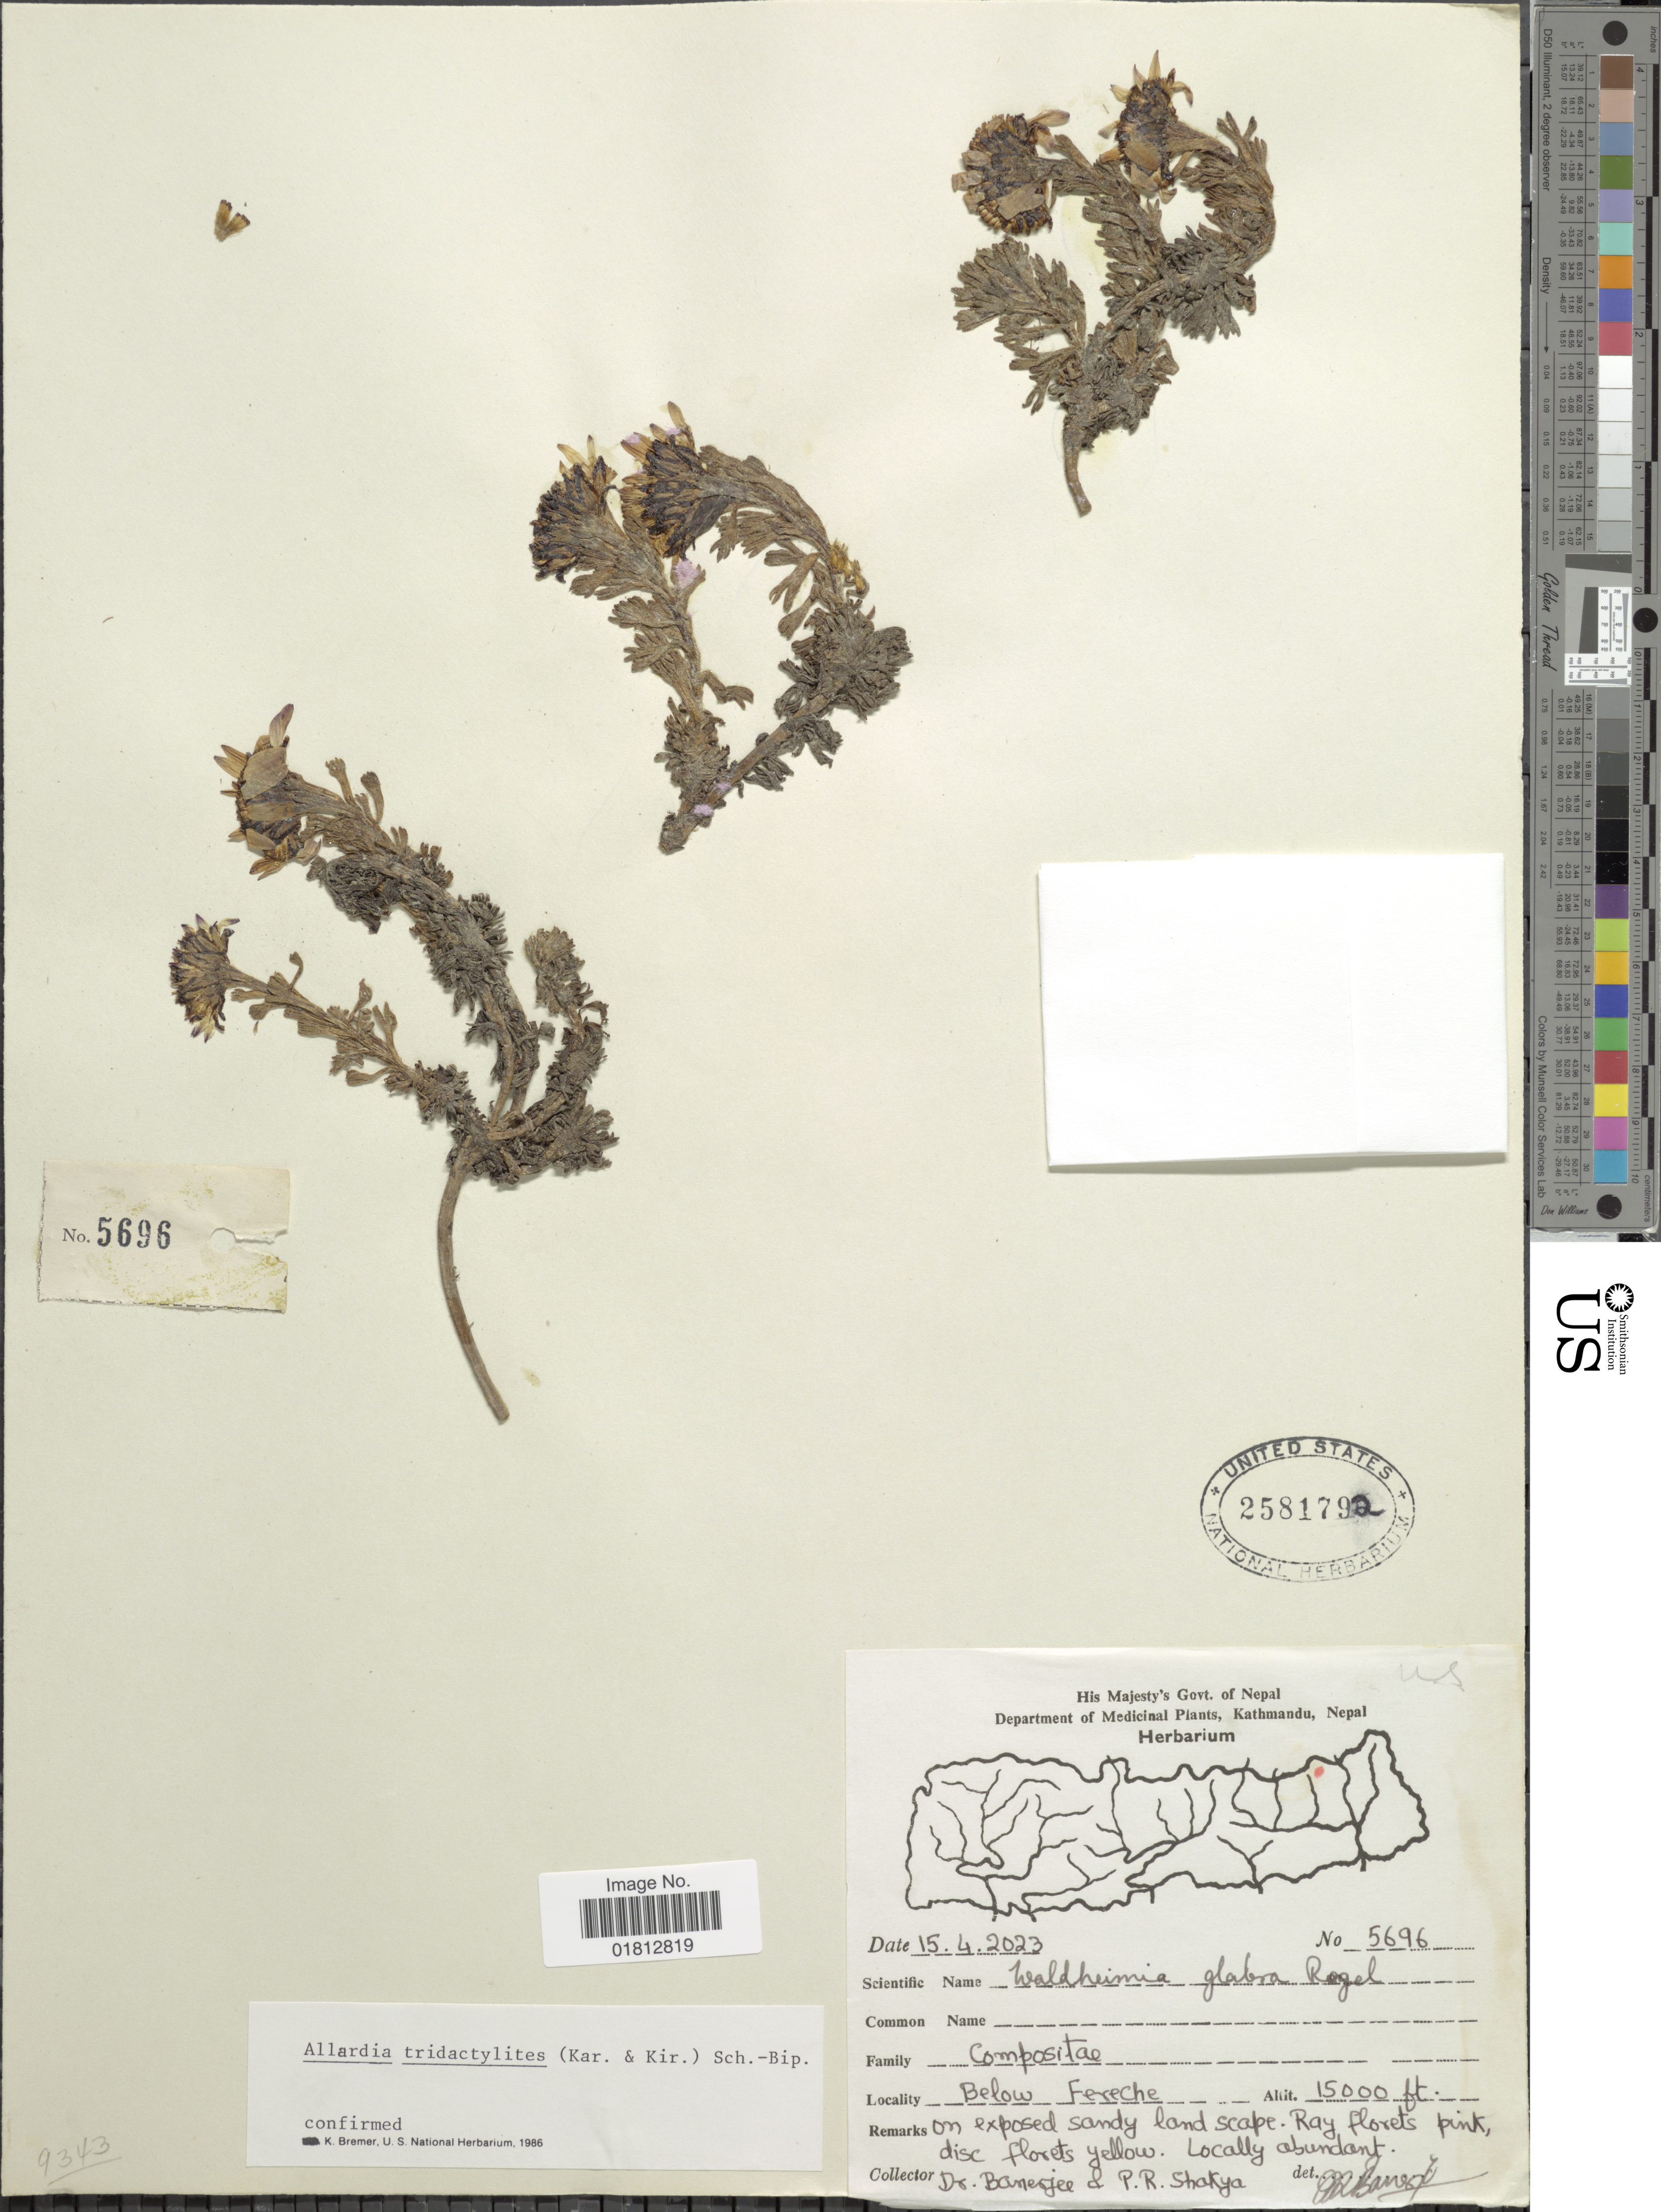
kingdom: Plantae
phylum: Tracheophyta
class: Magnoliopsida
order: Asterales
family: Asteraceae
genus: Allardia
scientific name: Allardia tridactylites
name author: (Kar. & Kir.) Sch. Bip.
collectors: -. Banerjee & P. Shakya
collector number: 5696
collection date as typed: Transcribed d/m/y: 15/4/2023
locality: Below Fereche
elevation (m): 4572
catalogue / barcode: US 2581792